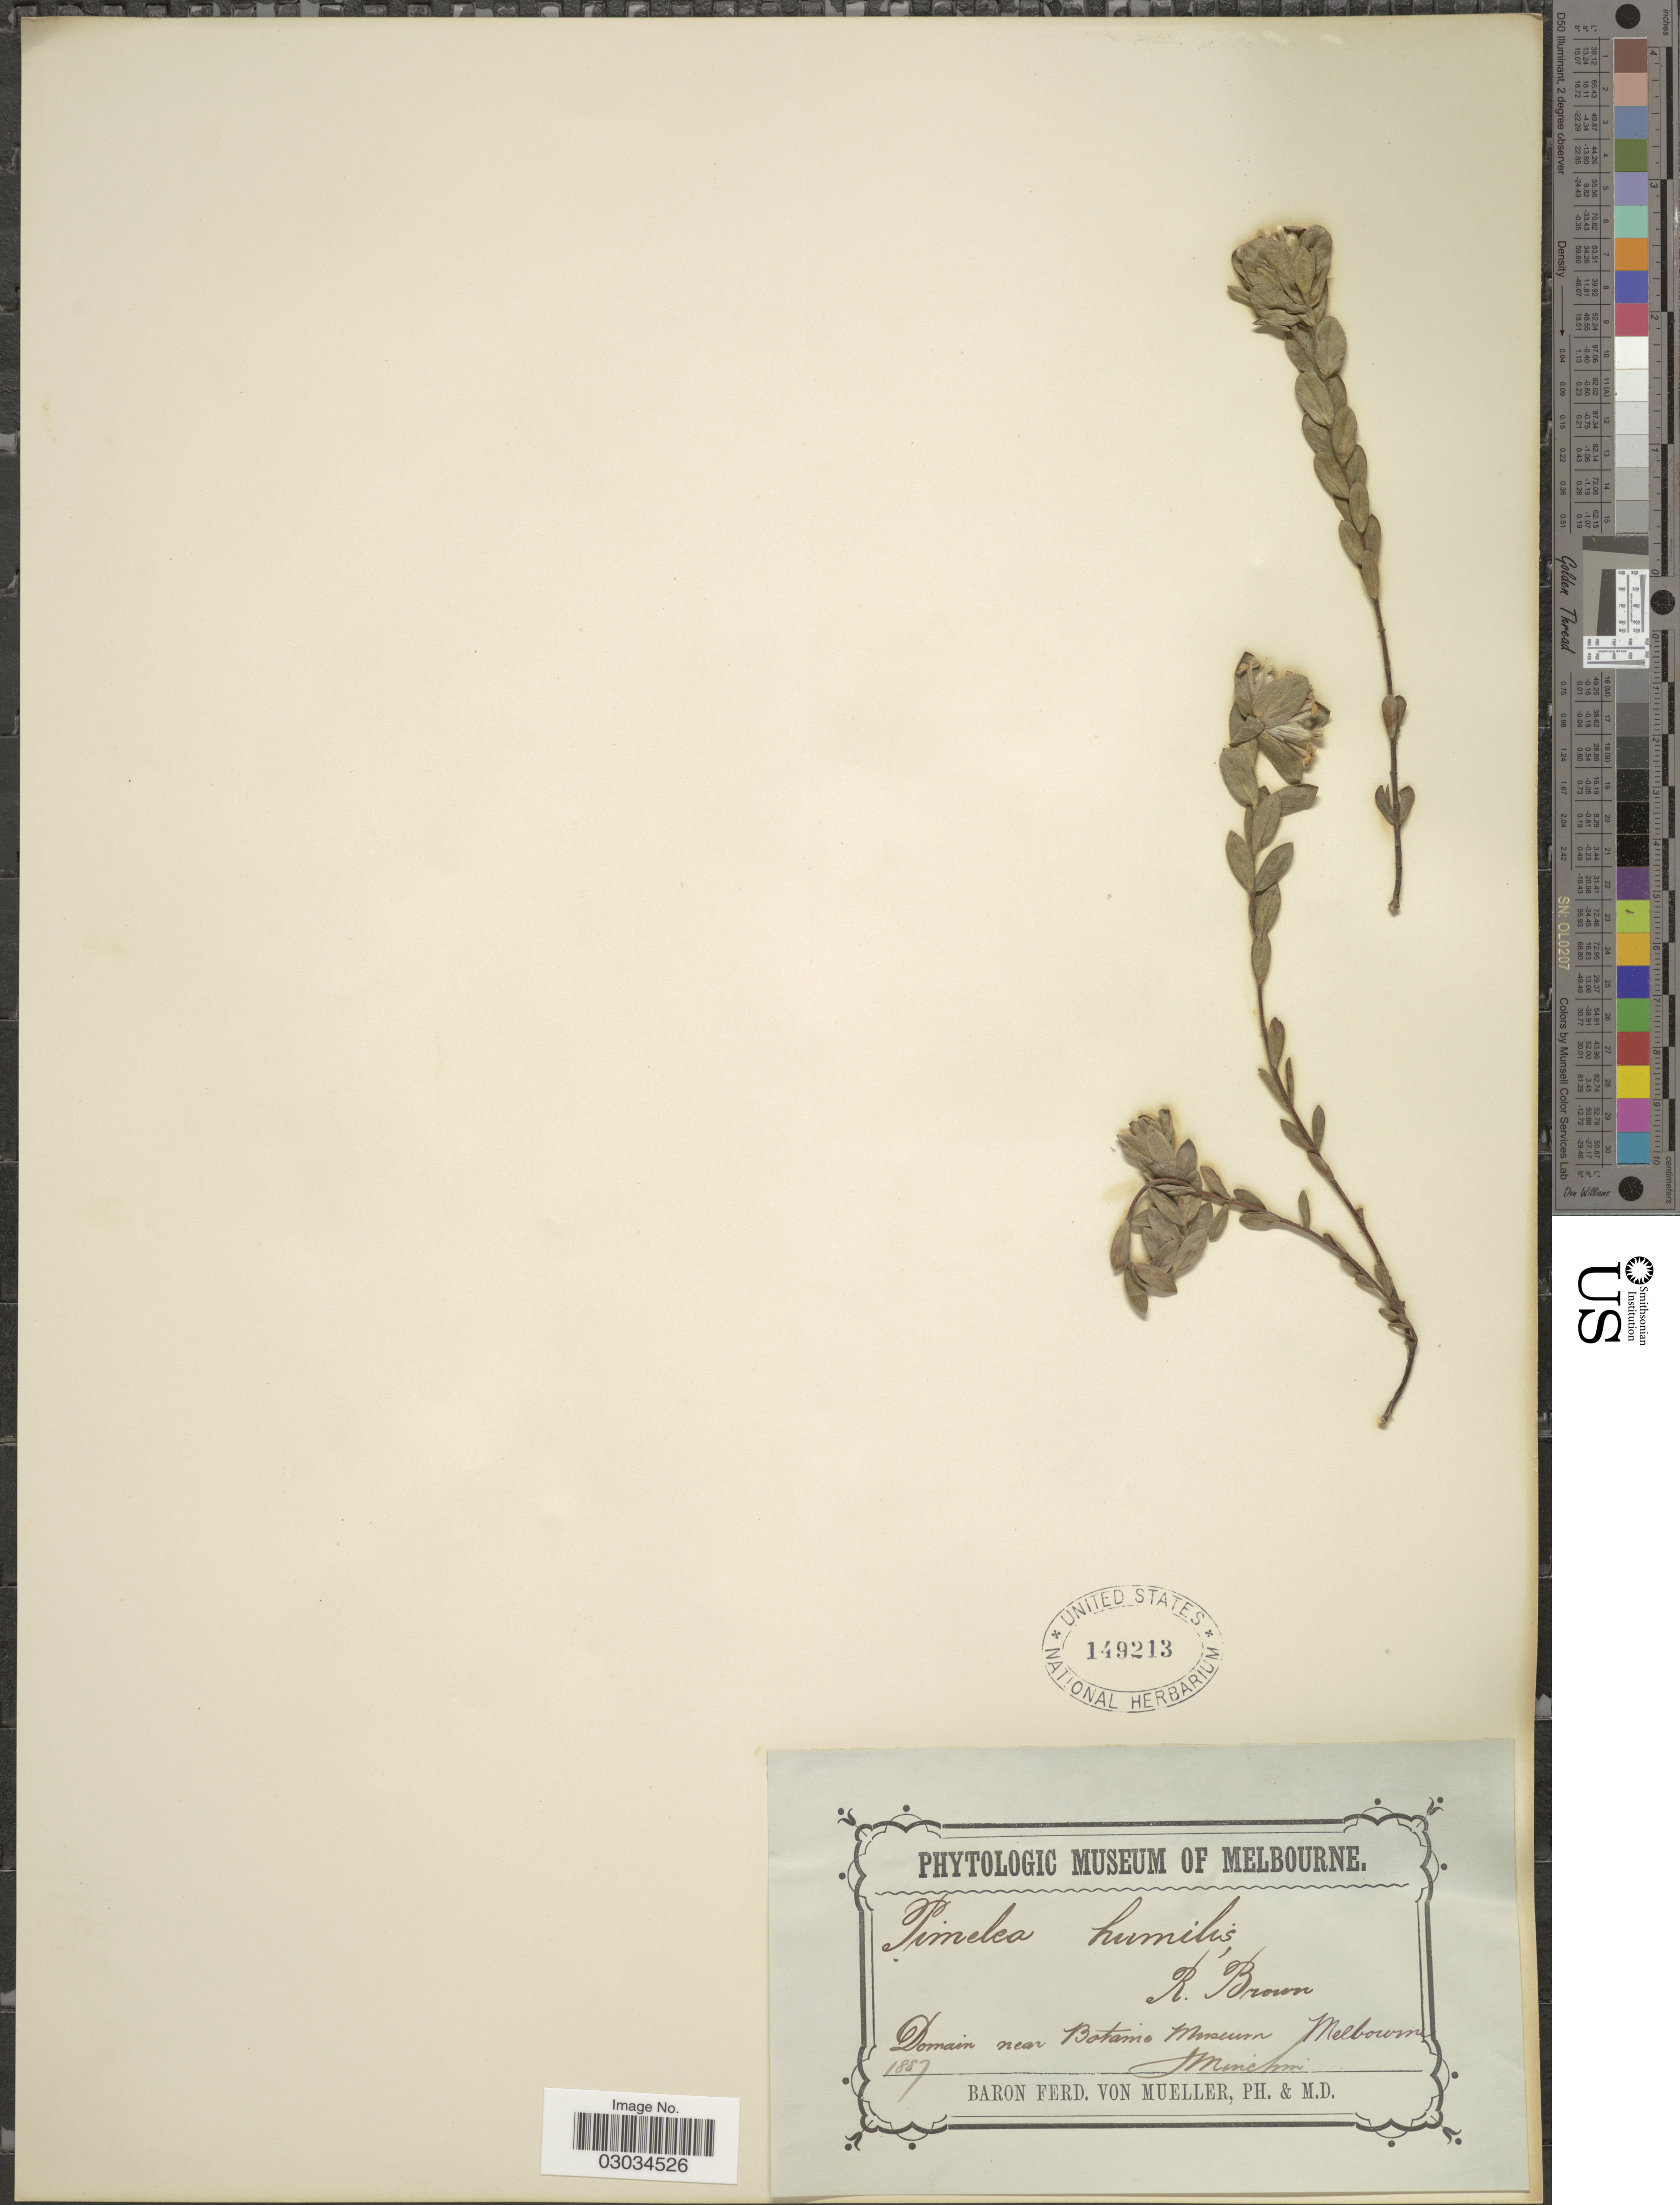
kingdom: Plantae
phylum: Tracheophyta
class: Magnoliopsida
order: Malvales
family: Thymelaeaceae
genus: Pimelea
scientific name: Pimelea humilis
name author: R. Br.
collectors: J. Minchin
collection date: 1887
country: Australia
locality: Domain near Botanic Museum. Melbourne.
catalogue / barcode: US 149213